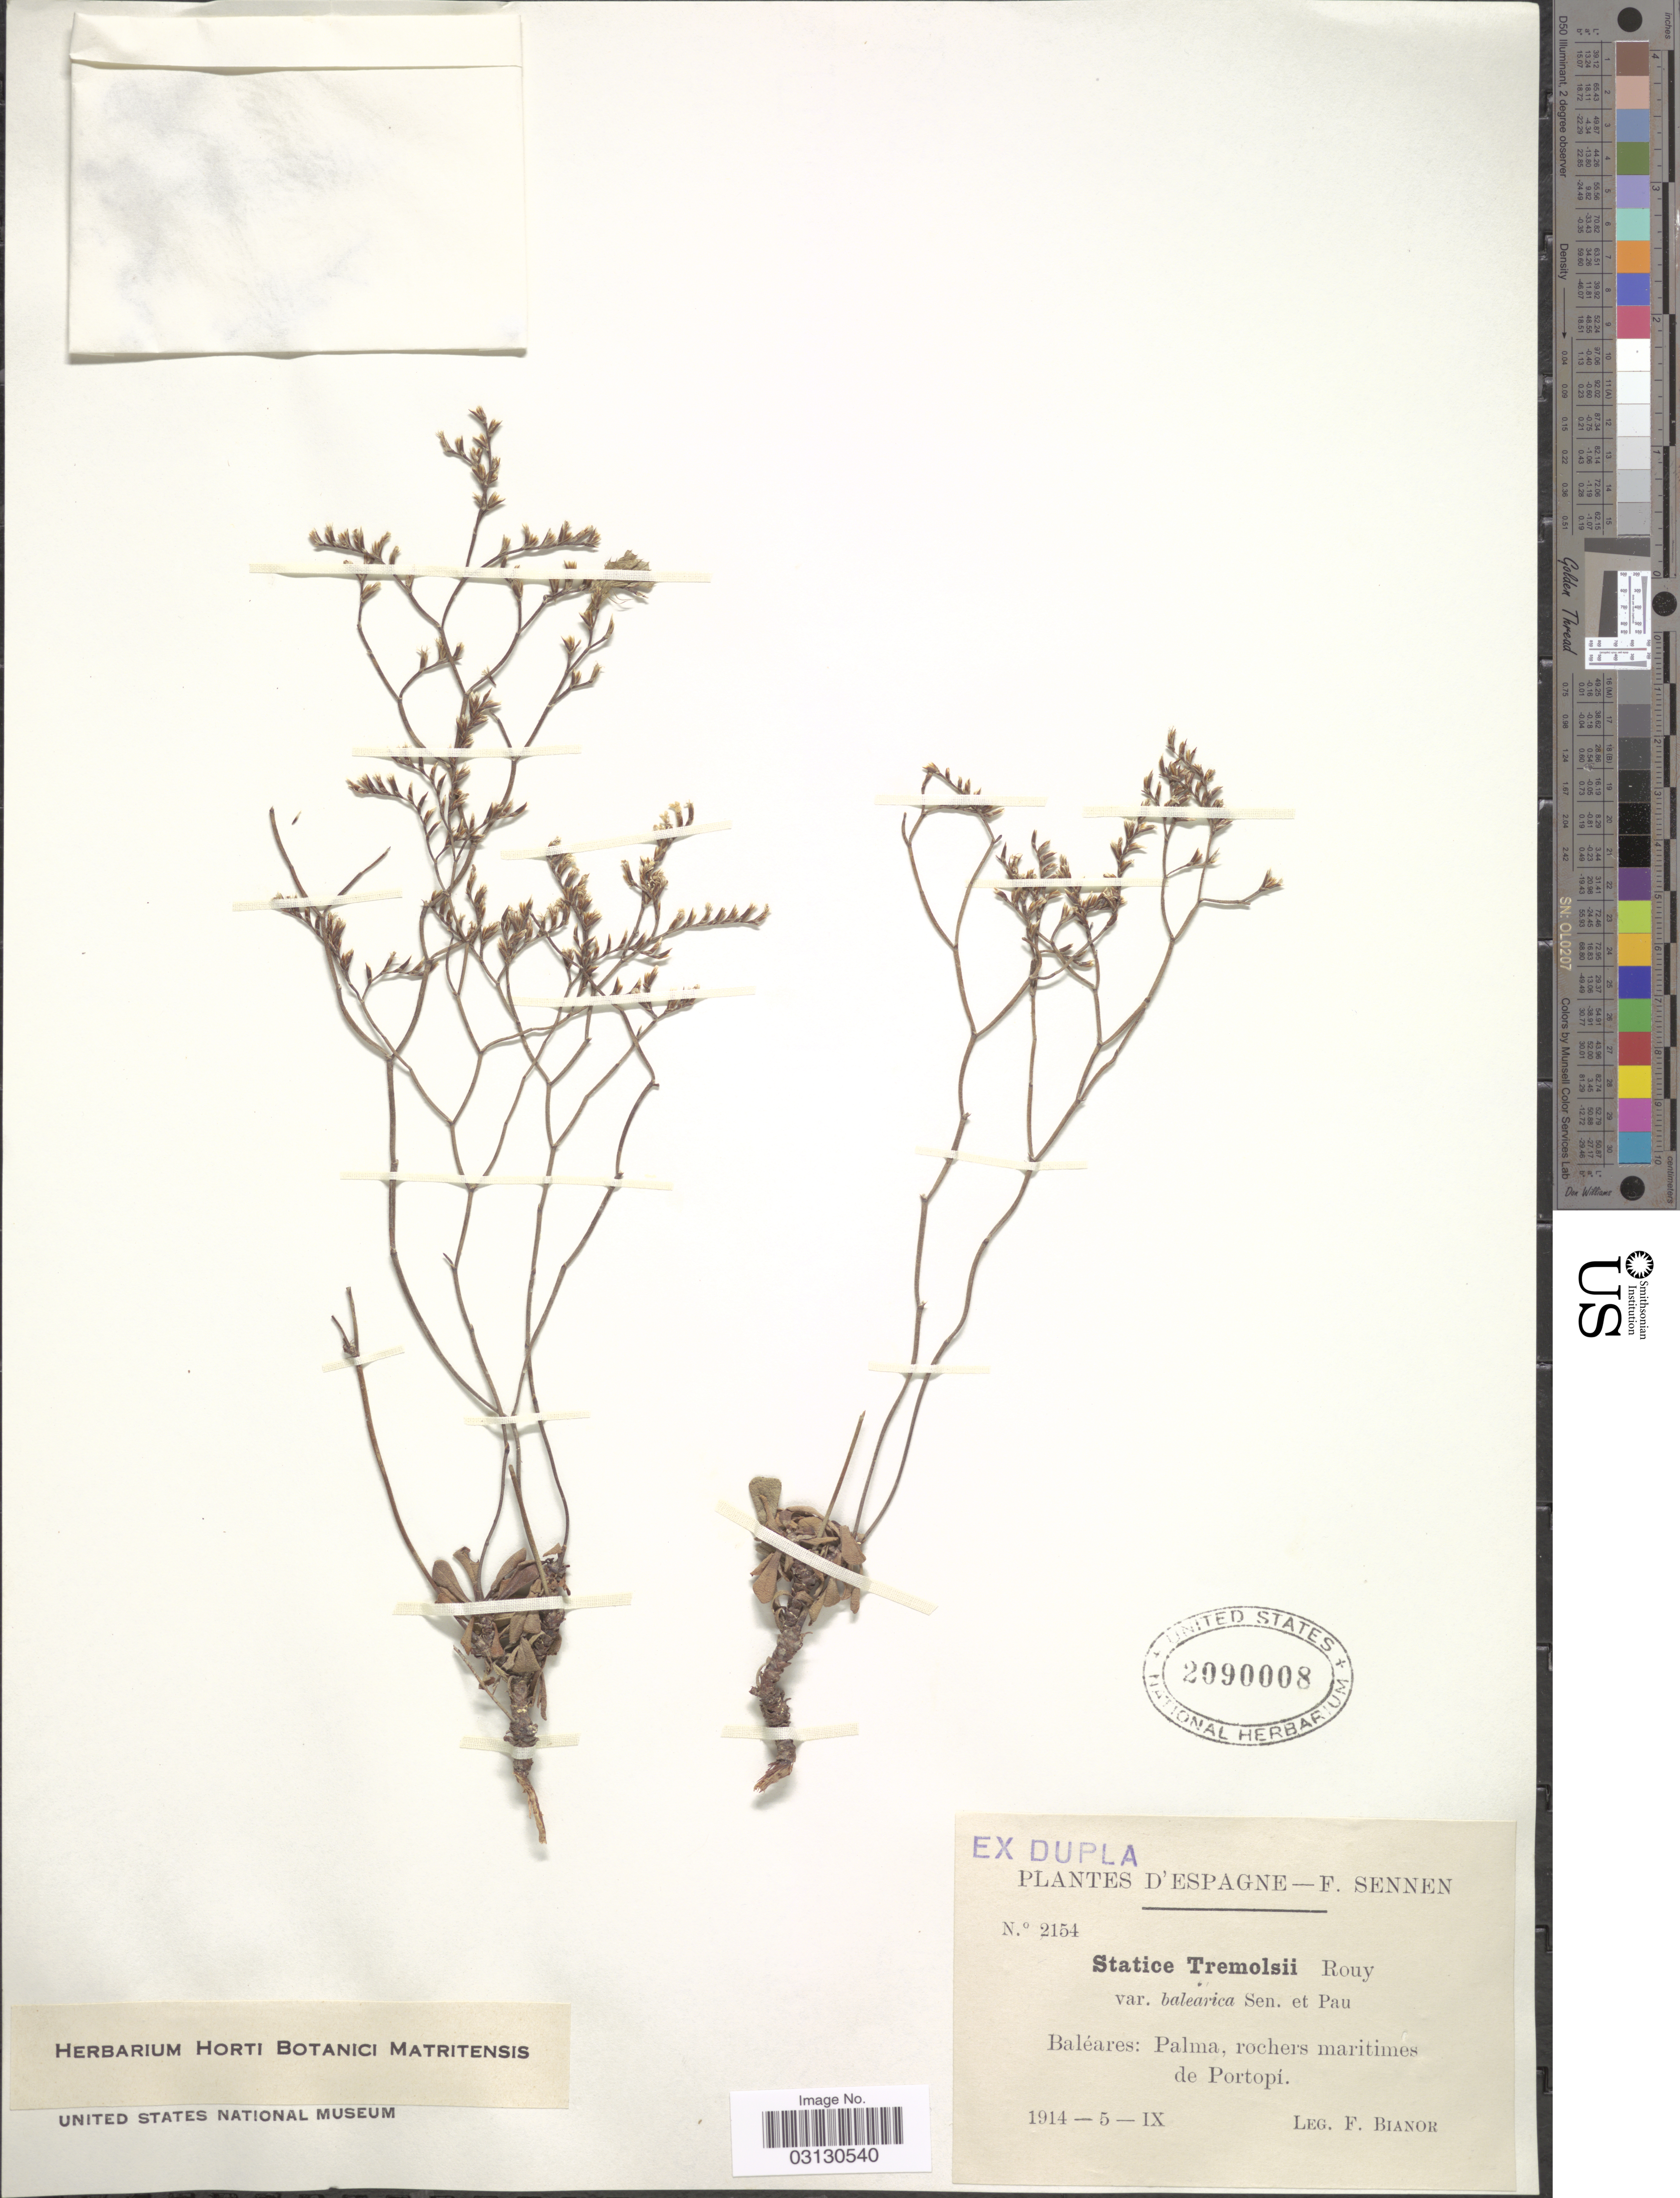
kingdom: Plantae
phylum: Tracheophyta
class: Magnoliopsida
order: Caryophyllales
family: Plumbaginaceae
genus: Limonium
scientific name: Limonium tremolsii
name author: (Rouy) Erben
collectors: Bianor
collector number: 2154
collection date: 1914-09-05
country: Spain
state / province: Islas Baleares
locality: Espagne. Baléares: Palma, rochers maritimes de Portopí.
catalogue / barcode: US 2090008